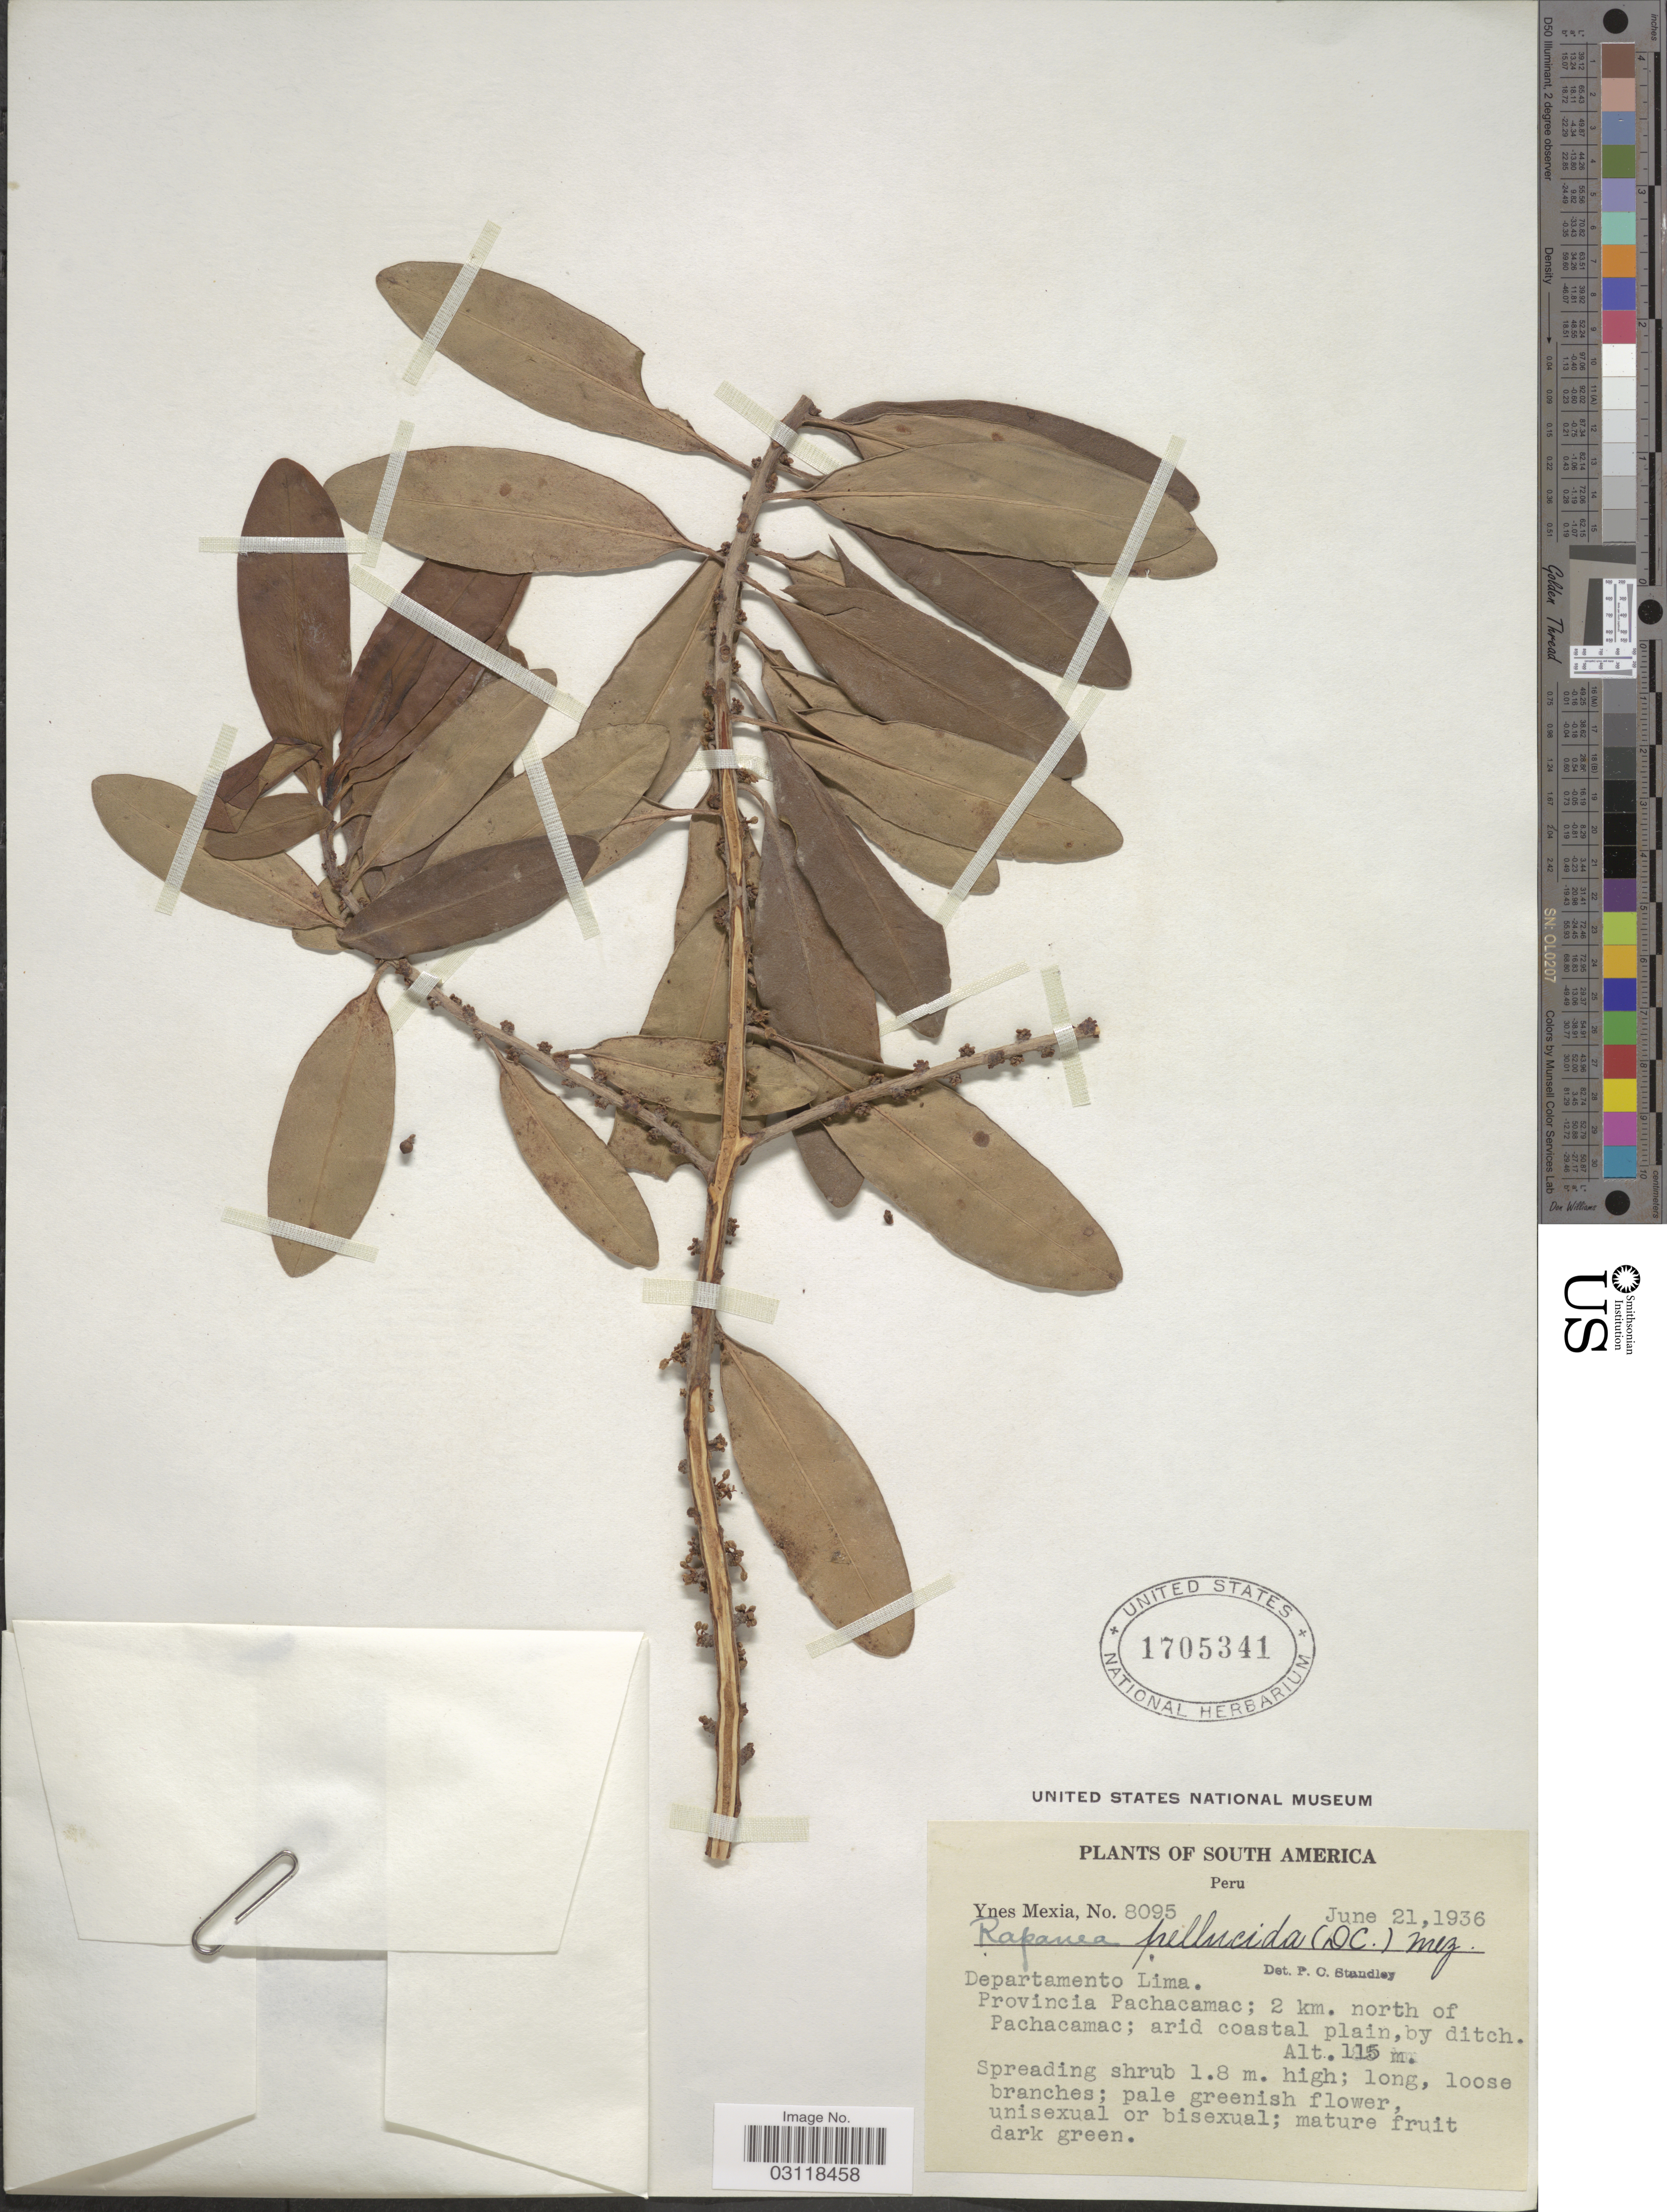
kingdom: Plantae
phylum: Tracheophyta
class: Magnoliopsida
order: Ericales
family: Primulaceae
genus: Rapanea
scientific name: Rapanea pellucida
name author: (Ruiz & Pav.) Mez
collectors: Y. Mexia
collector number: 8095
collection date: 1936-06-21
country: Peru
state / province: Lima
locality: Departamento Lima. Provincia Pachacamac; 2 km. north of Pachacamac; arid coastal plain, by ditch.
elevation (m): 115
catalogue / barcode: US 1705341